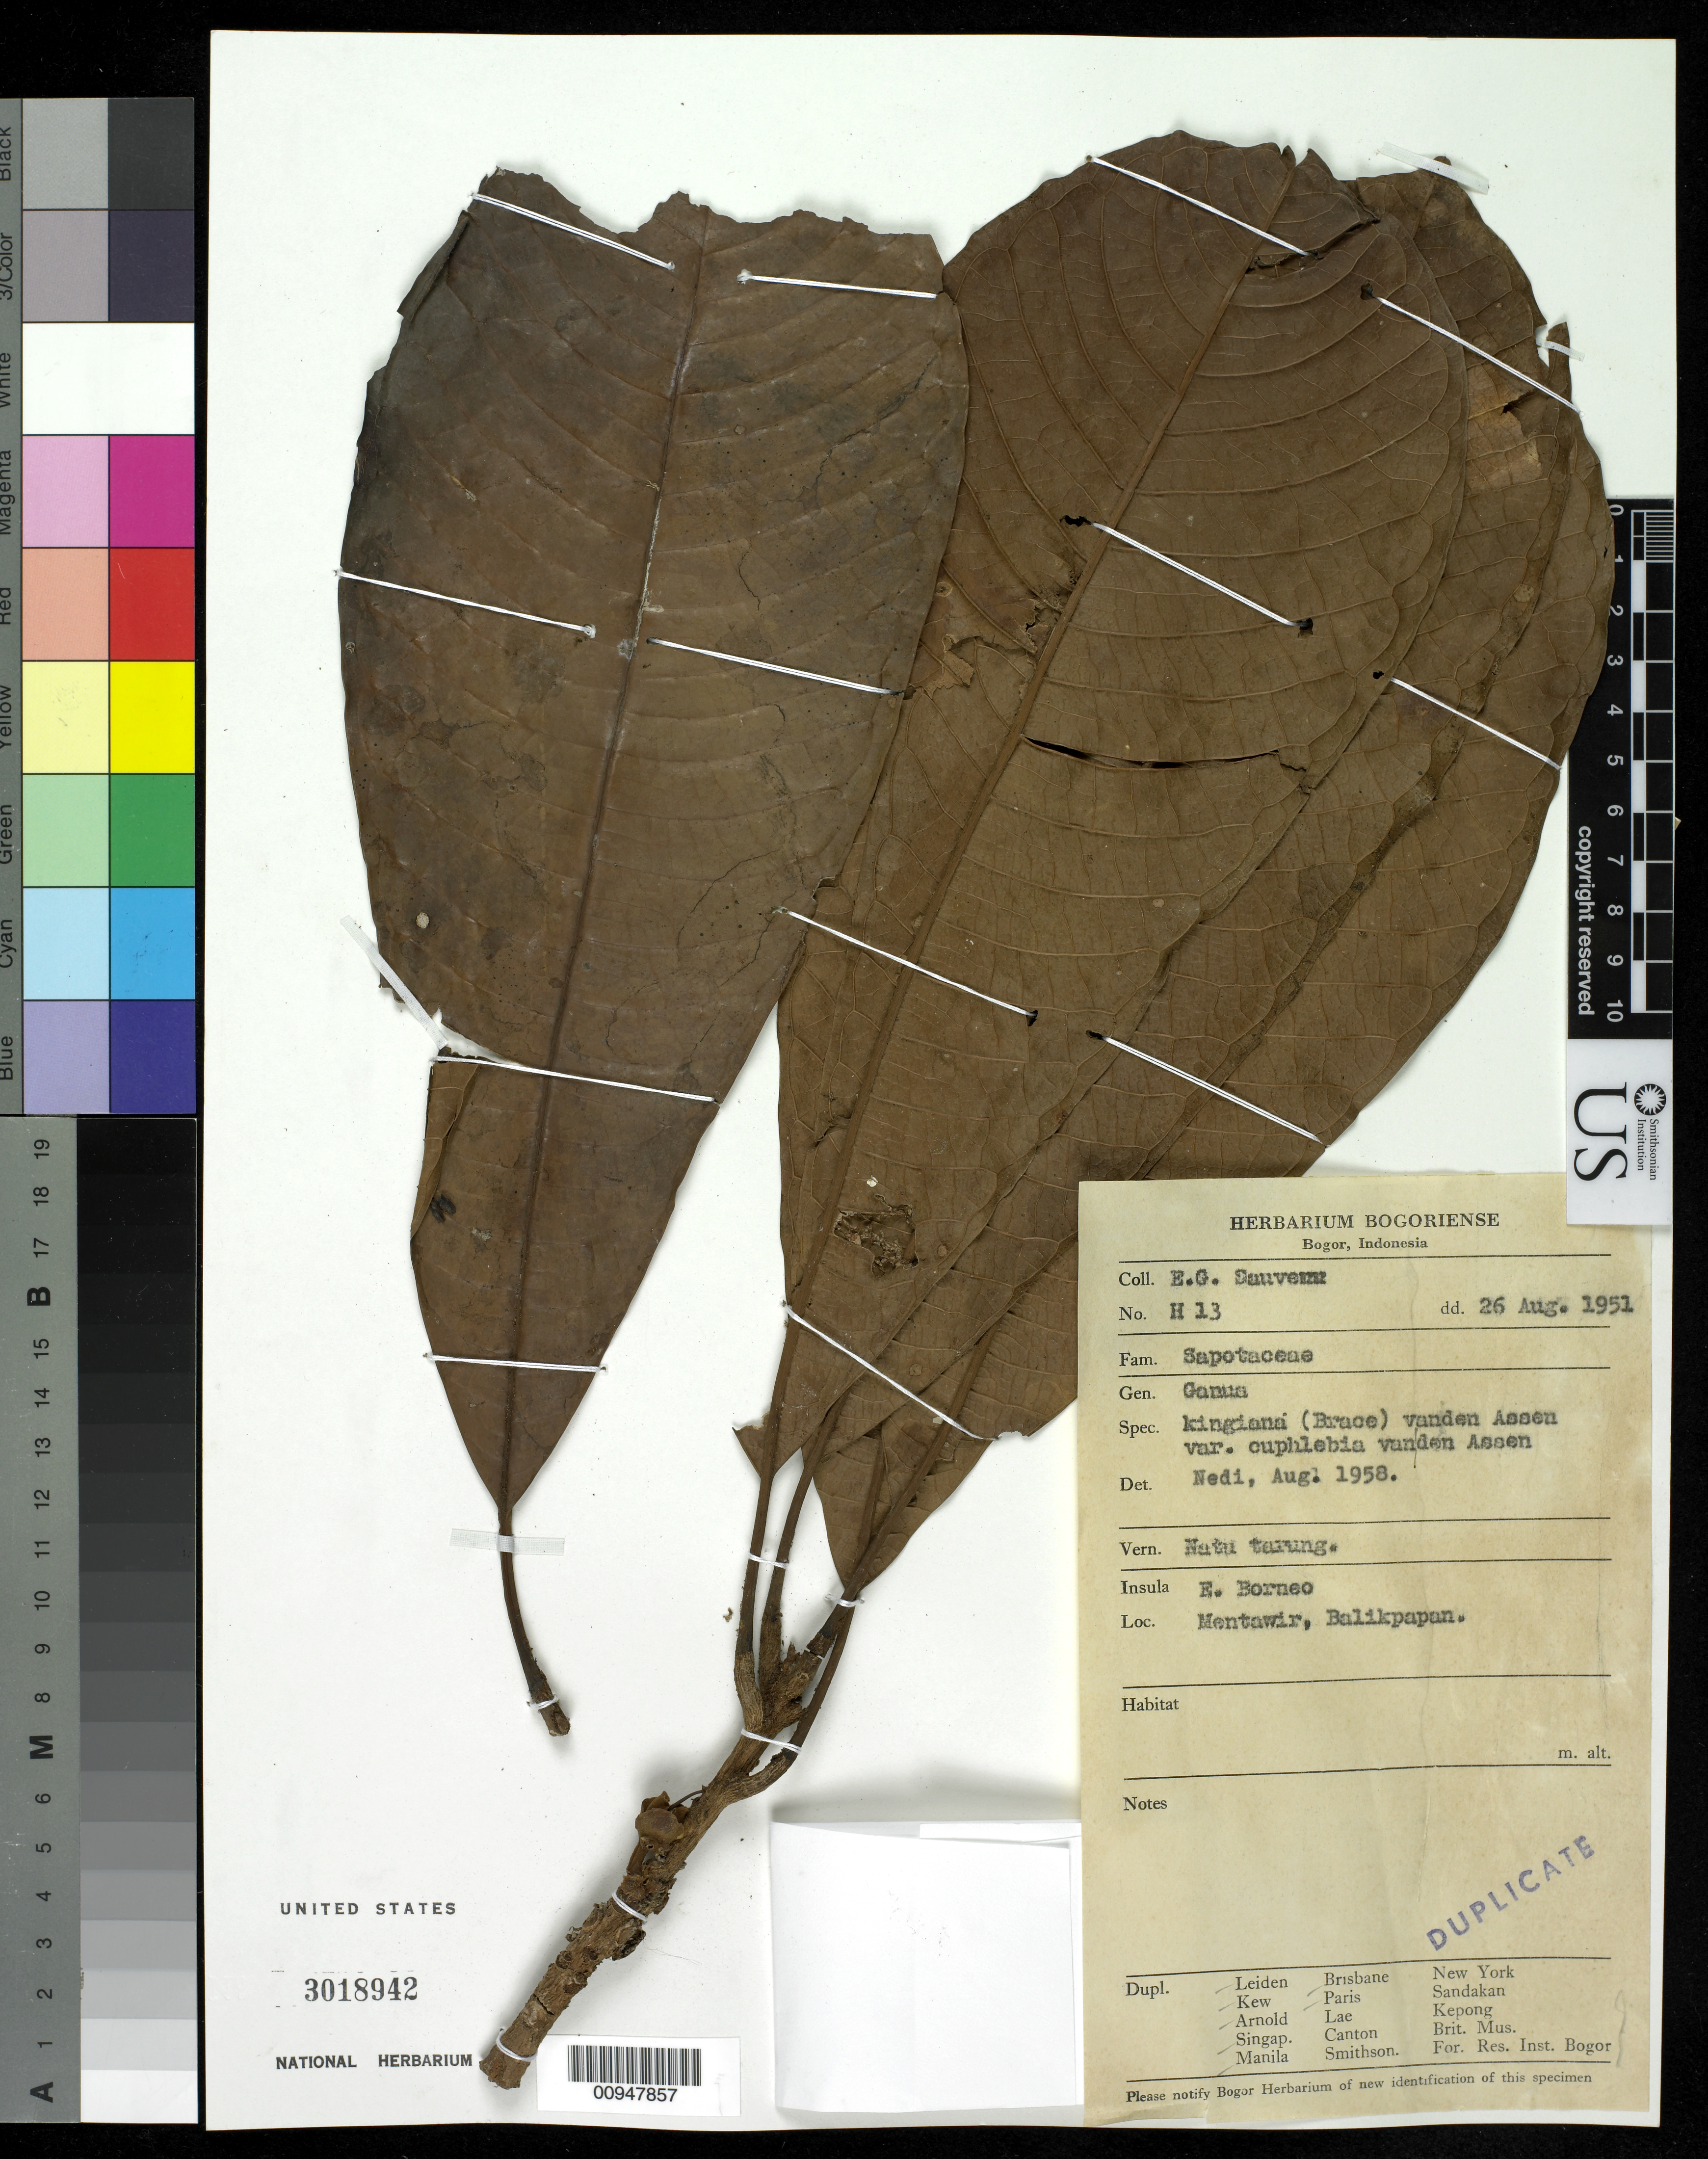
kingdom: Plantae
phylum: Tracheophyta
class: Magnoliopsida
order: Ericales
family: Sapotaceae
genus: Madhuca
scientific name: Madhuca kingiana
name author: (Brace) H.J. Lam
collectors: E.G. Sauveur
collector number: H 13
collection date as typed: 25 Aug 1951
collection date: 1951-08-25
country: Indonesia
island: Borneo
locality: Mentawir, Balikpapan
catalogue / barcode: US 3018942